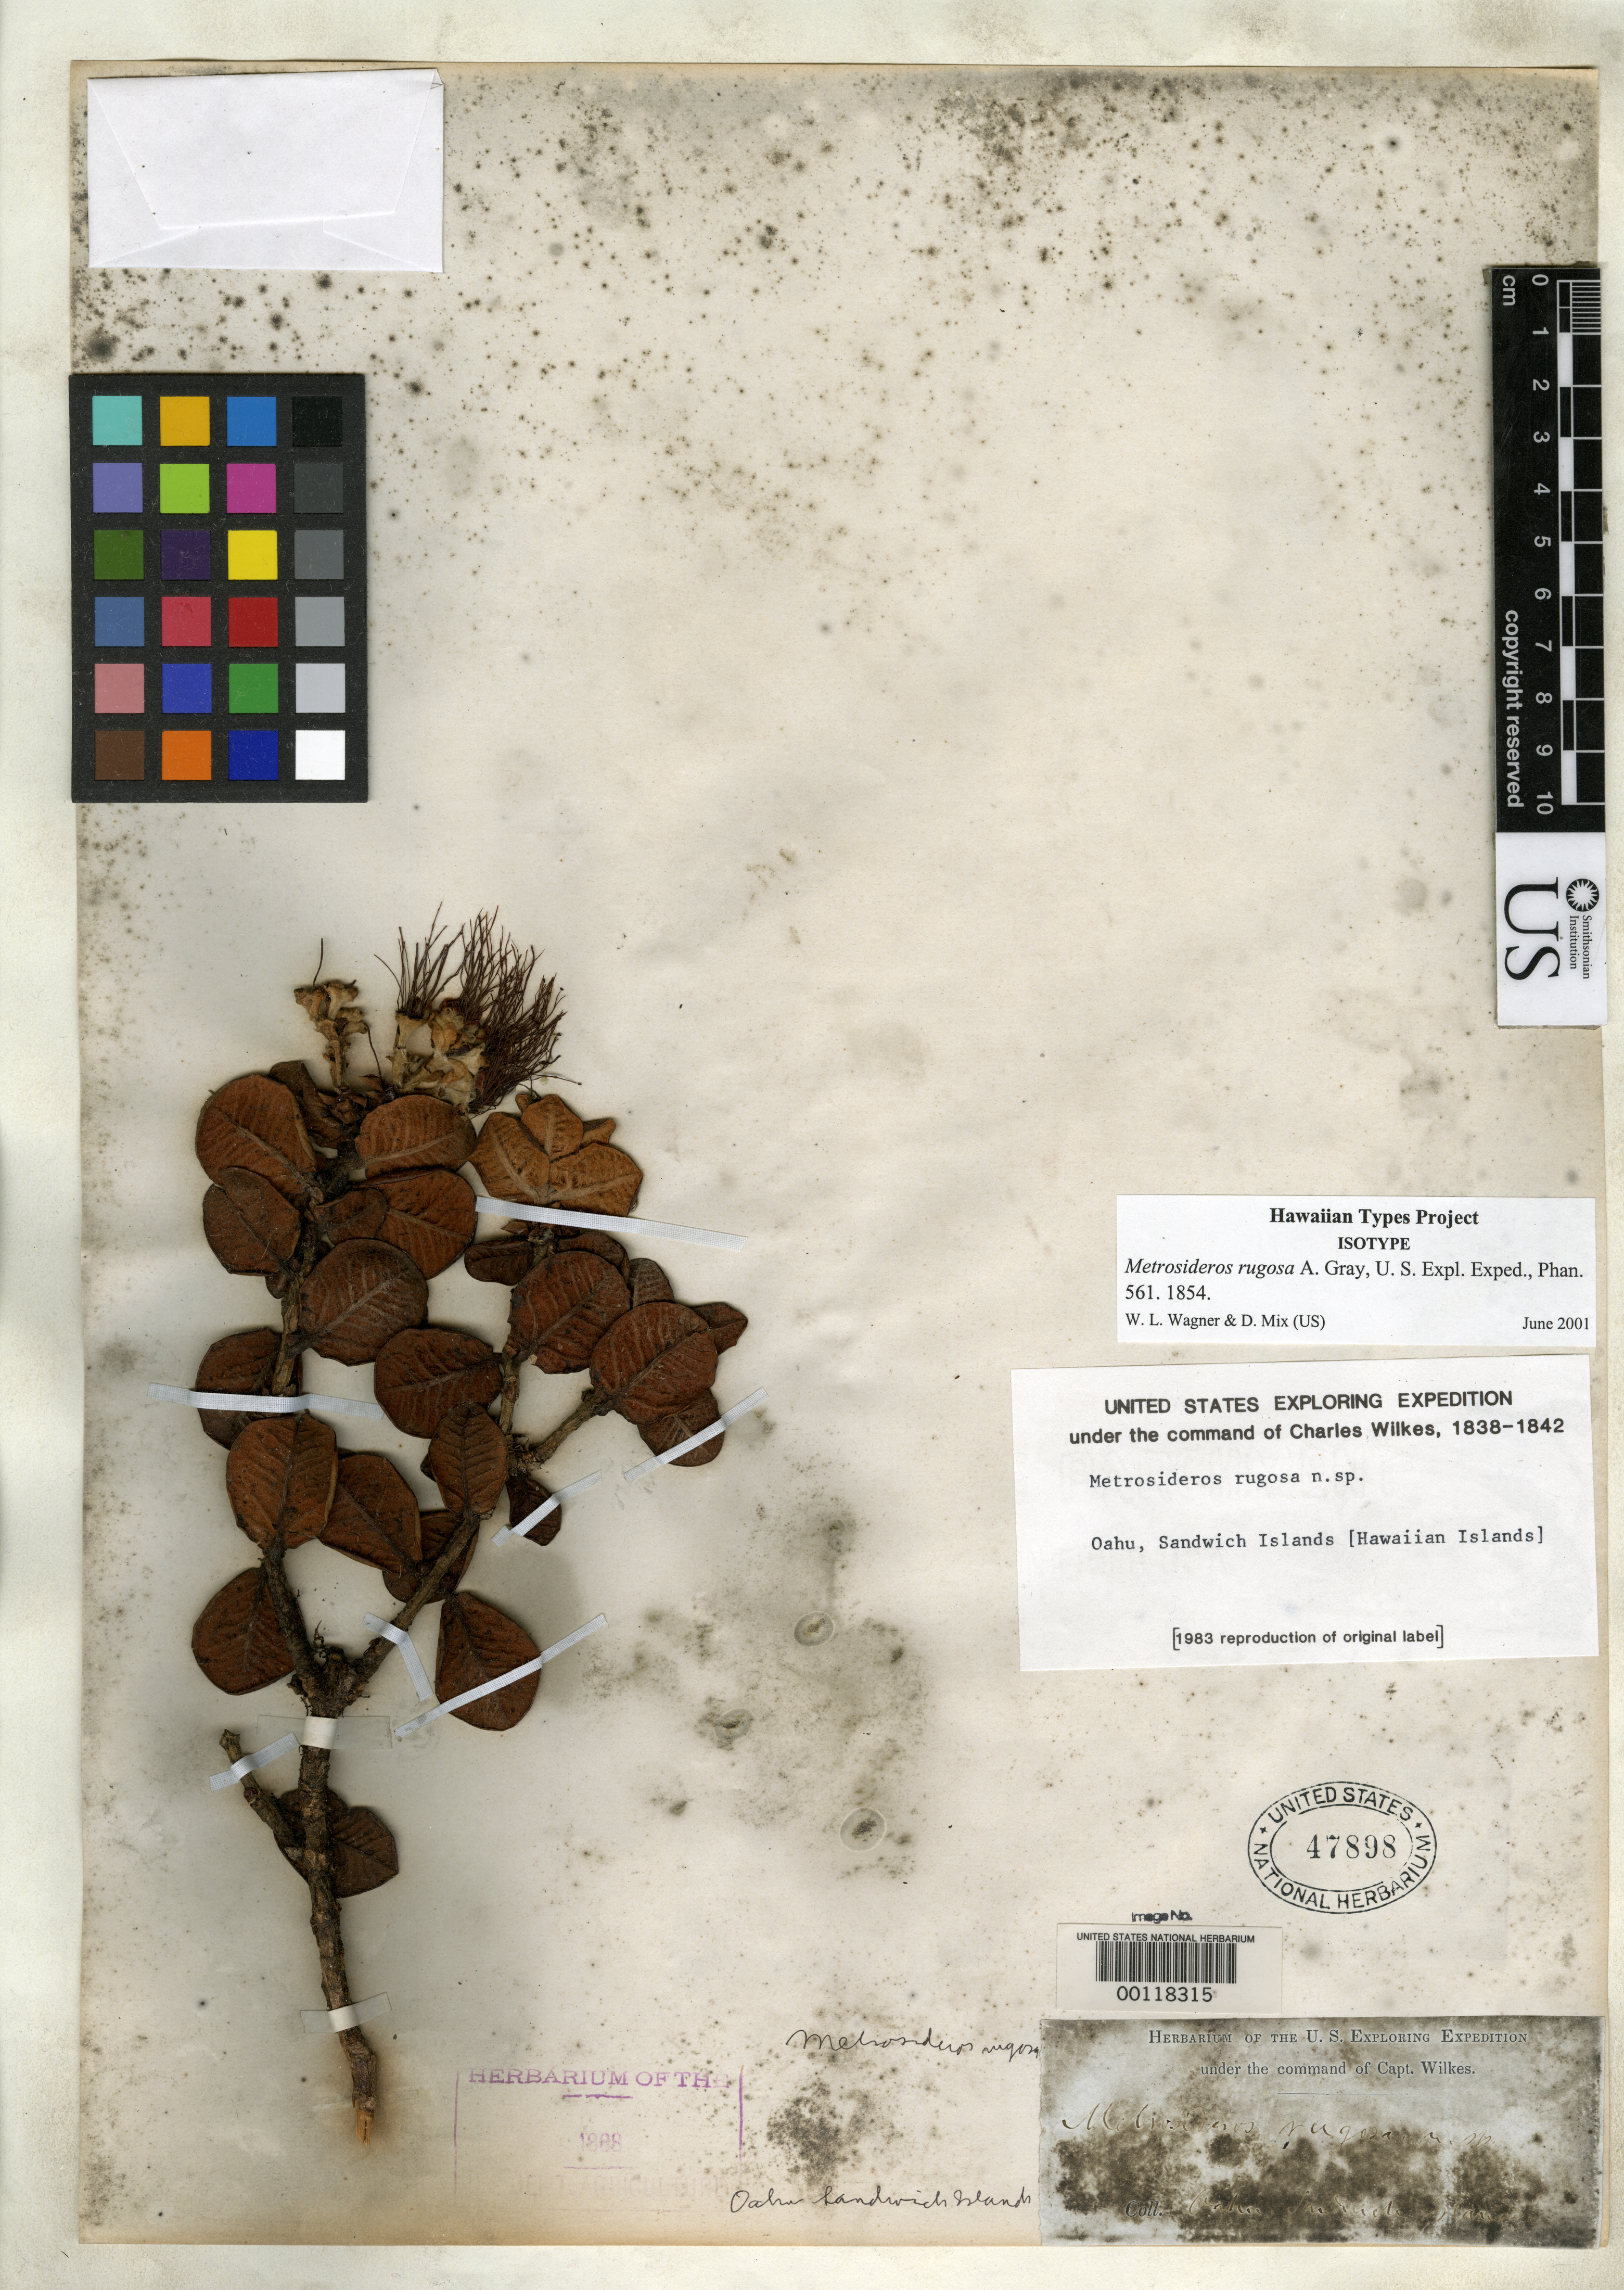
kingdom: Plantae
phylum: Tracheophyta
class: Magnoliopsida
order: Myrtales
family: Myrtaceae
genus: Metrosideros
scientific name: Metrosideros rugosa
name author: A. Gray in Wilkes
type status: Syntype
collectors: Wilkes Explor. Exped.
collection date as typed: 1838 to -- --- 1842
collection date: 1838/1842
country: United States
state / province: Hawaii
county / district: Honolulu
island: Oahu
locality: Mountains behind Honolulu.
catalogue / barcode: US 47898